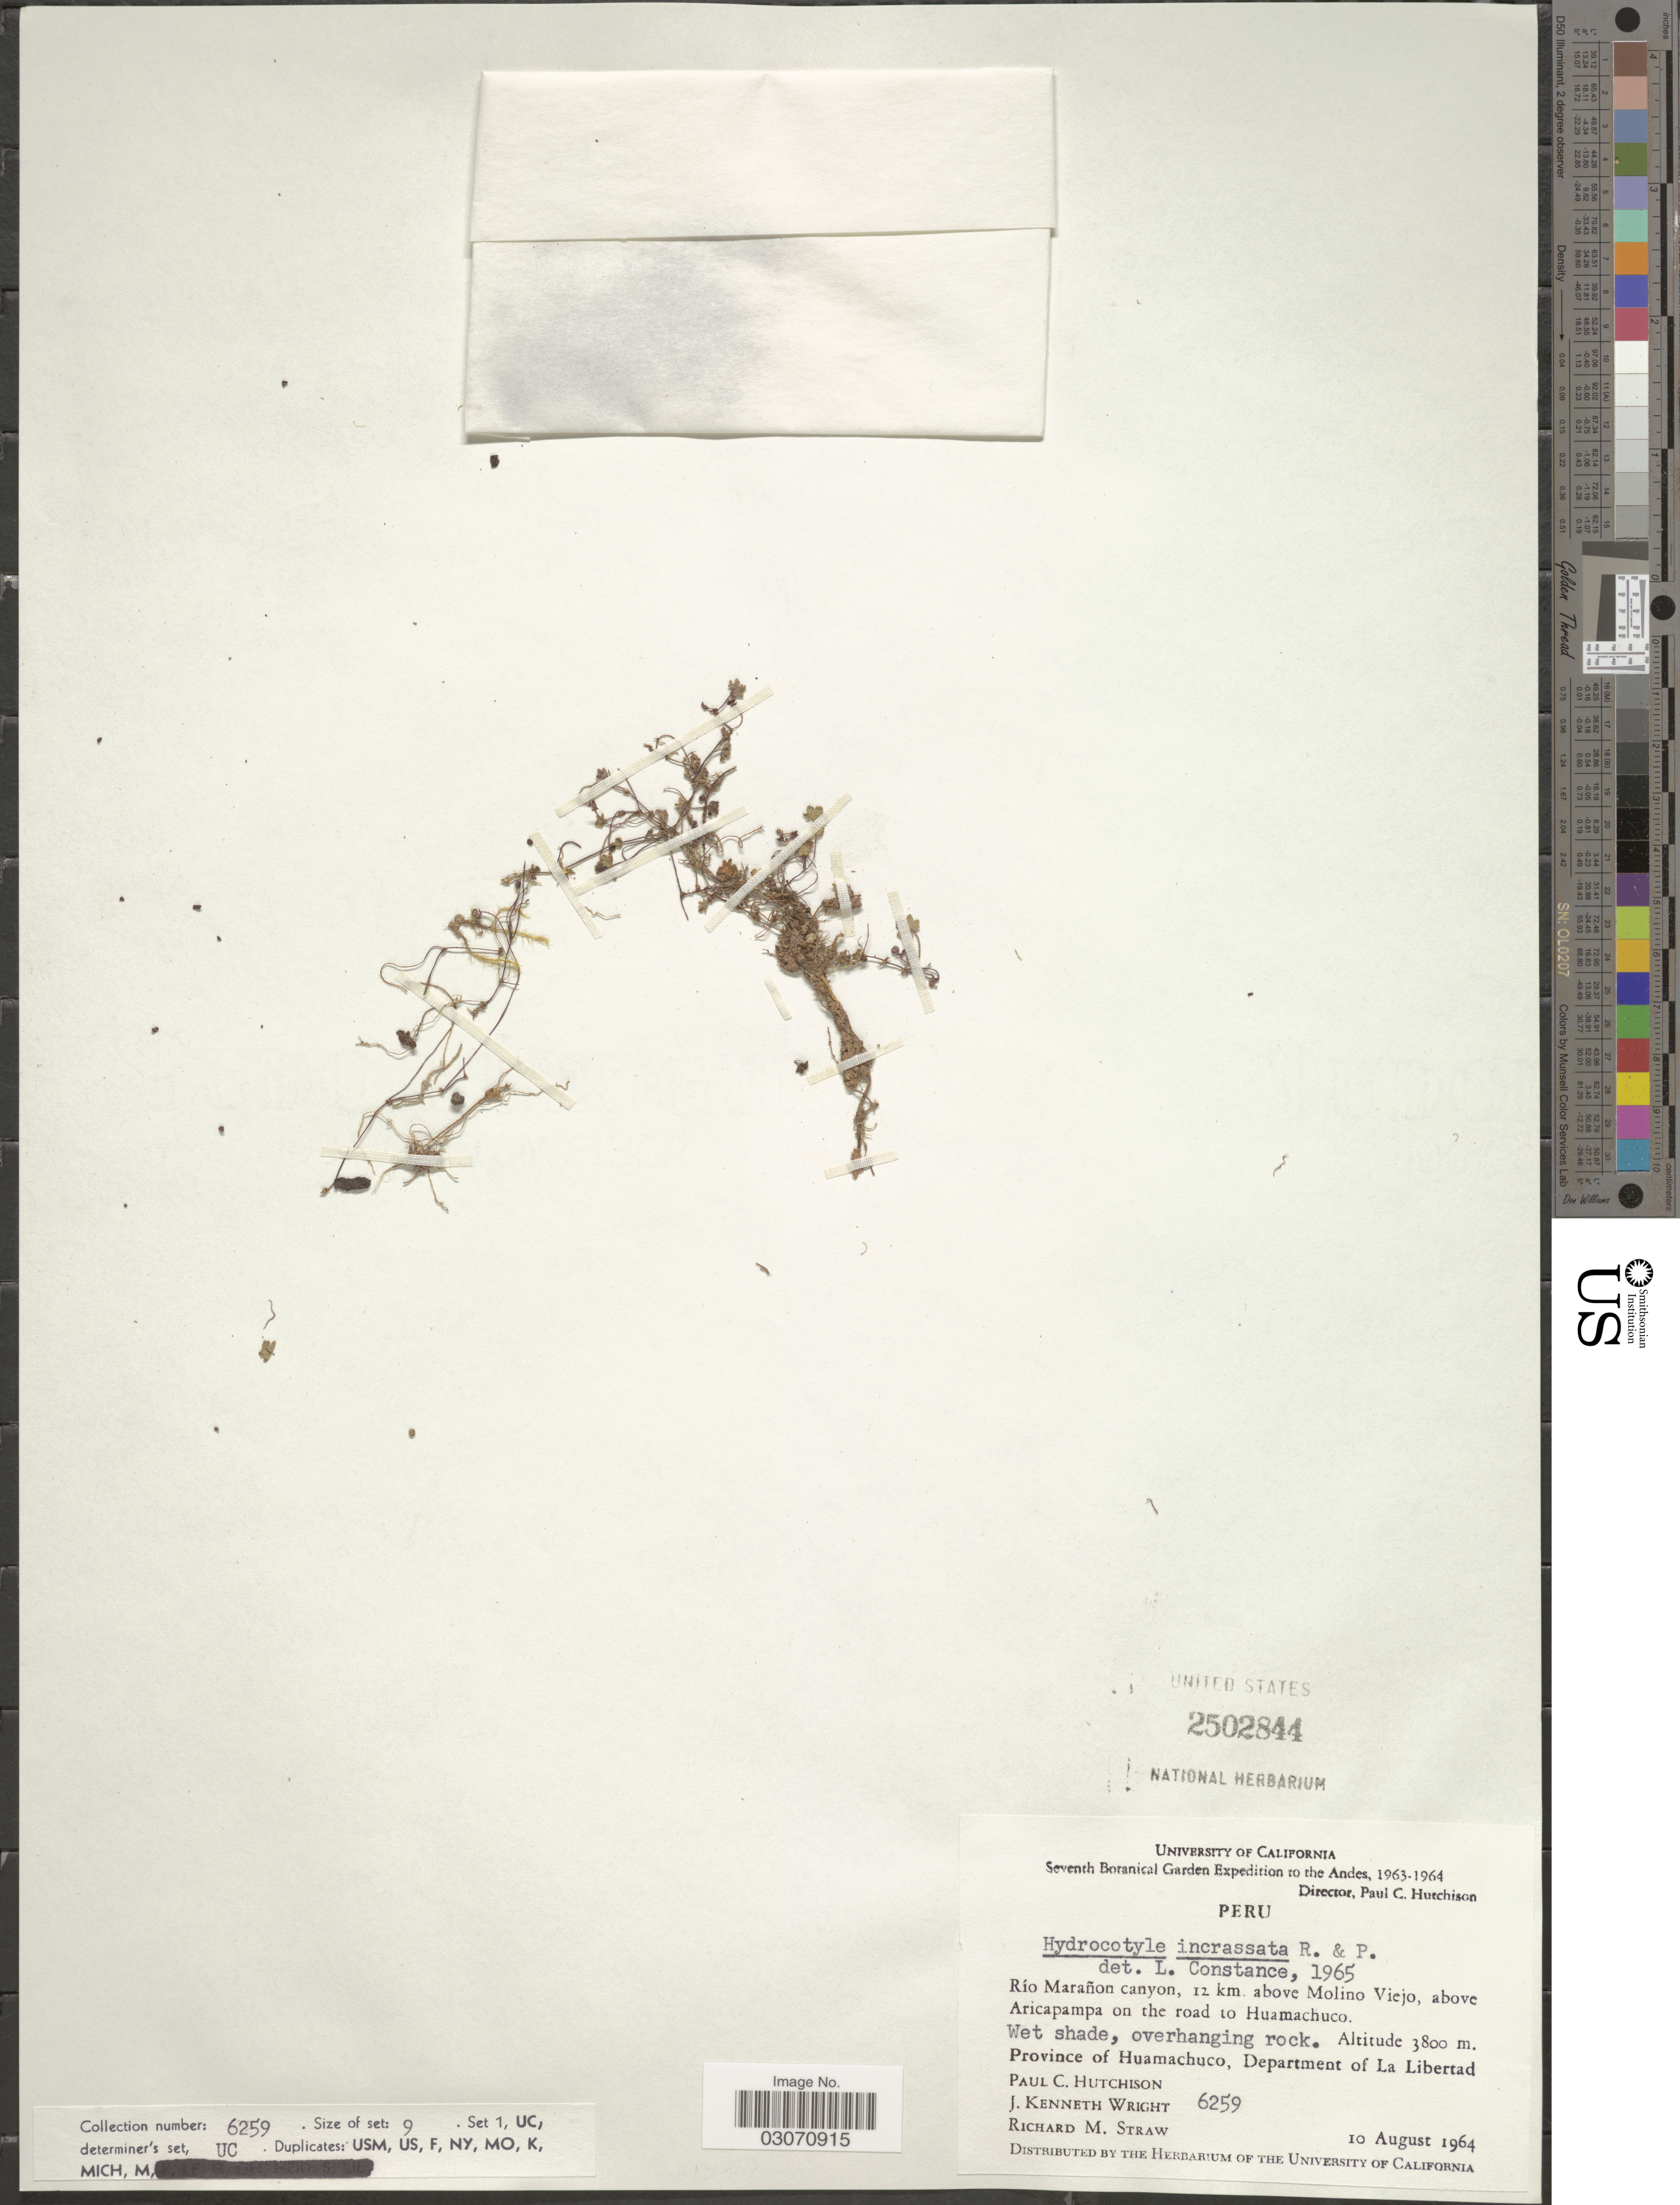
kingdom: Plantae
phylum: Tracheophyta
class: Magnoliopsida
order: Apiales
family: Araliaceae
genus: Hydrocotyle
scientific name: Hydrocotyle incrassata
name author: Ruiz & Pav.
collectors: P. C. Hutchison, J. K. Wright & R. M. Straw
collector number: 6259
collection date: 1964-08-10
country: Peru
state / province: La Libertad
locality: Andes. Río Marañon canyon, 12 km. above Molino Viejo, above Aricapampa on the road to Huamachuco. Province of Huamachuco, Department of La Libertad.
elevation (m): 3800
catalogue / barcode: US 2502844